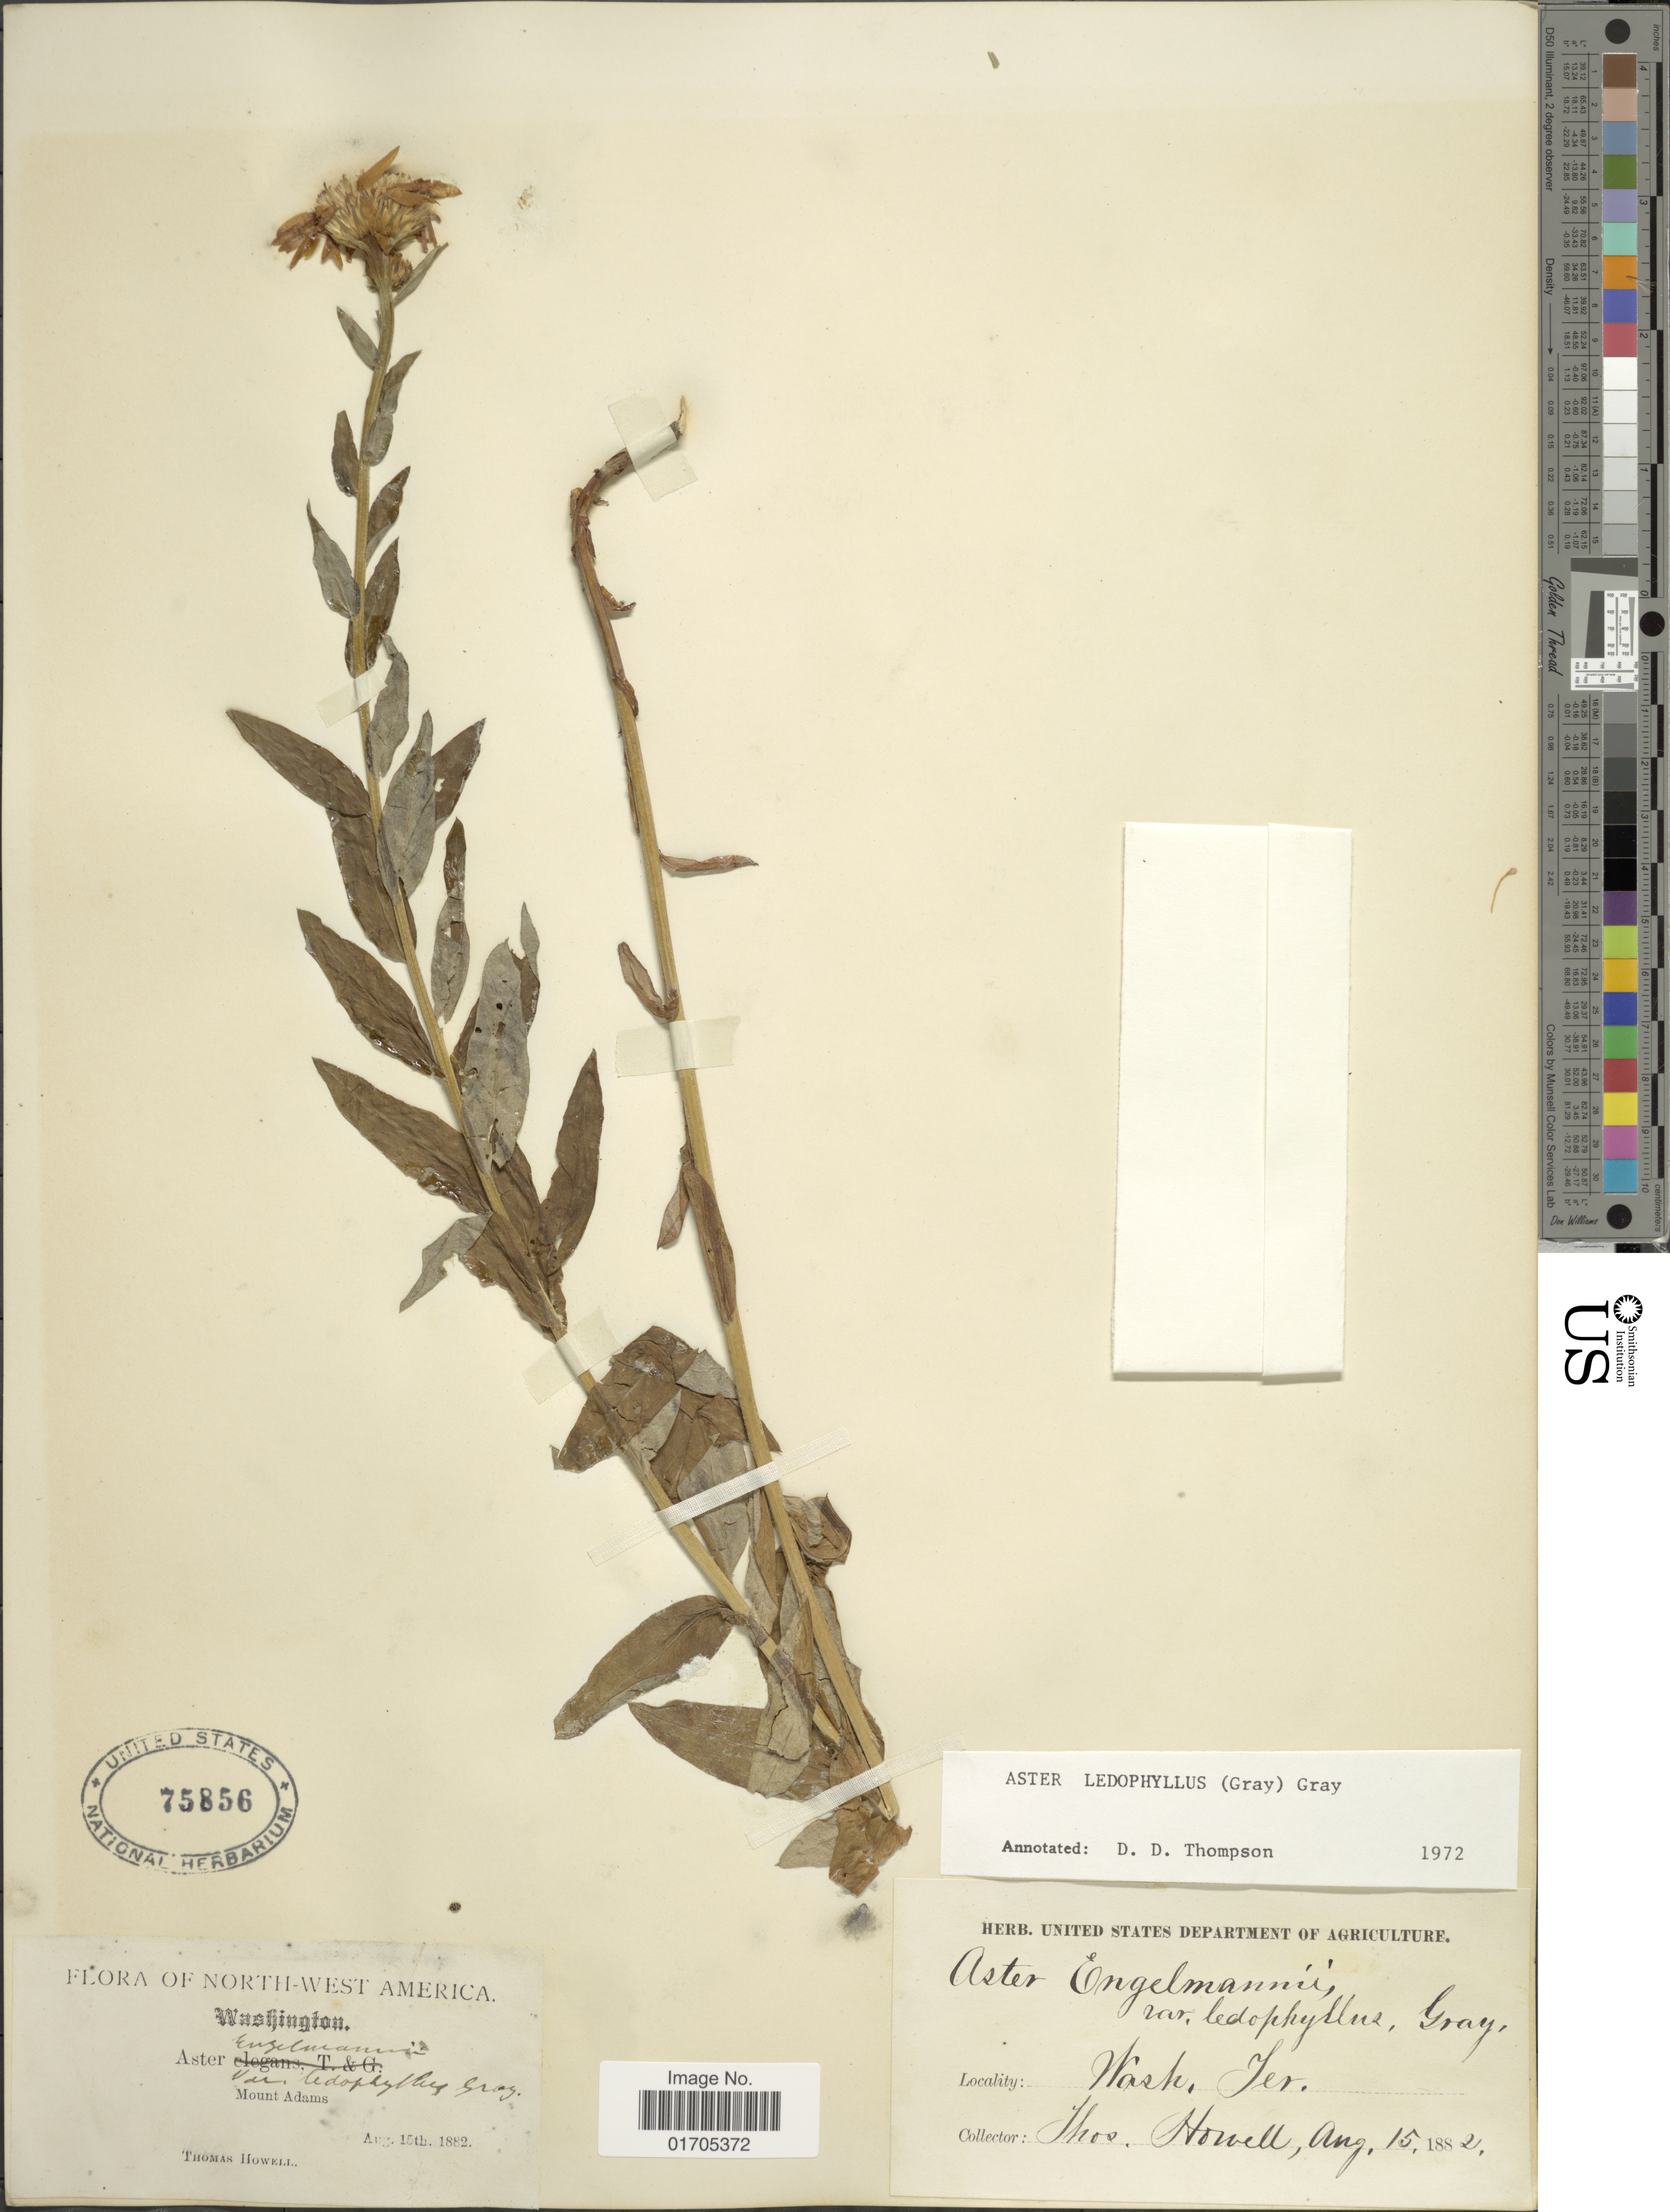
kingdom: Plantae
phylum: Tracheophyta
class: Magnoliopsida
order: Asterales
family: Asteraceae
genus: Eucephalus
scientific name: Eucephalus ledophyllus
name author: (A. Gray) Greene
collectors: T. Howell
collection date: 1882-08-15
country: United States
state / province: Washington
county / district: Yakima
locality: North-West America. Washington. Mount Adams. Wash, Jer.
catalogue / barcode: US 75856